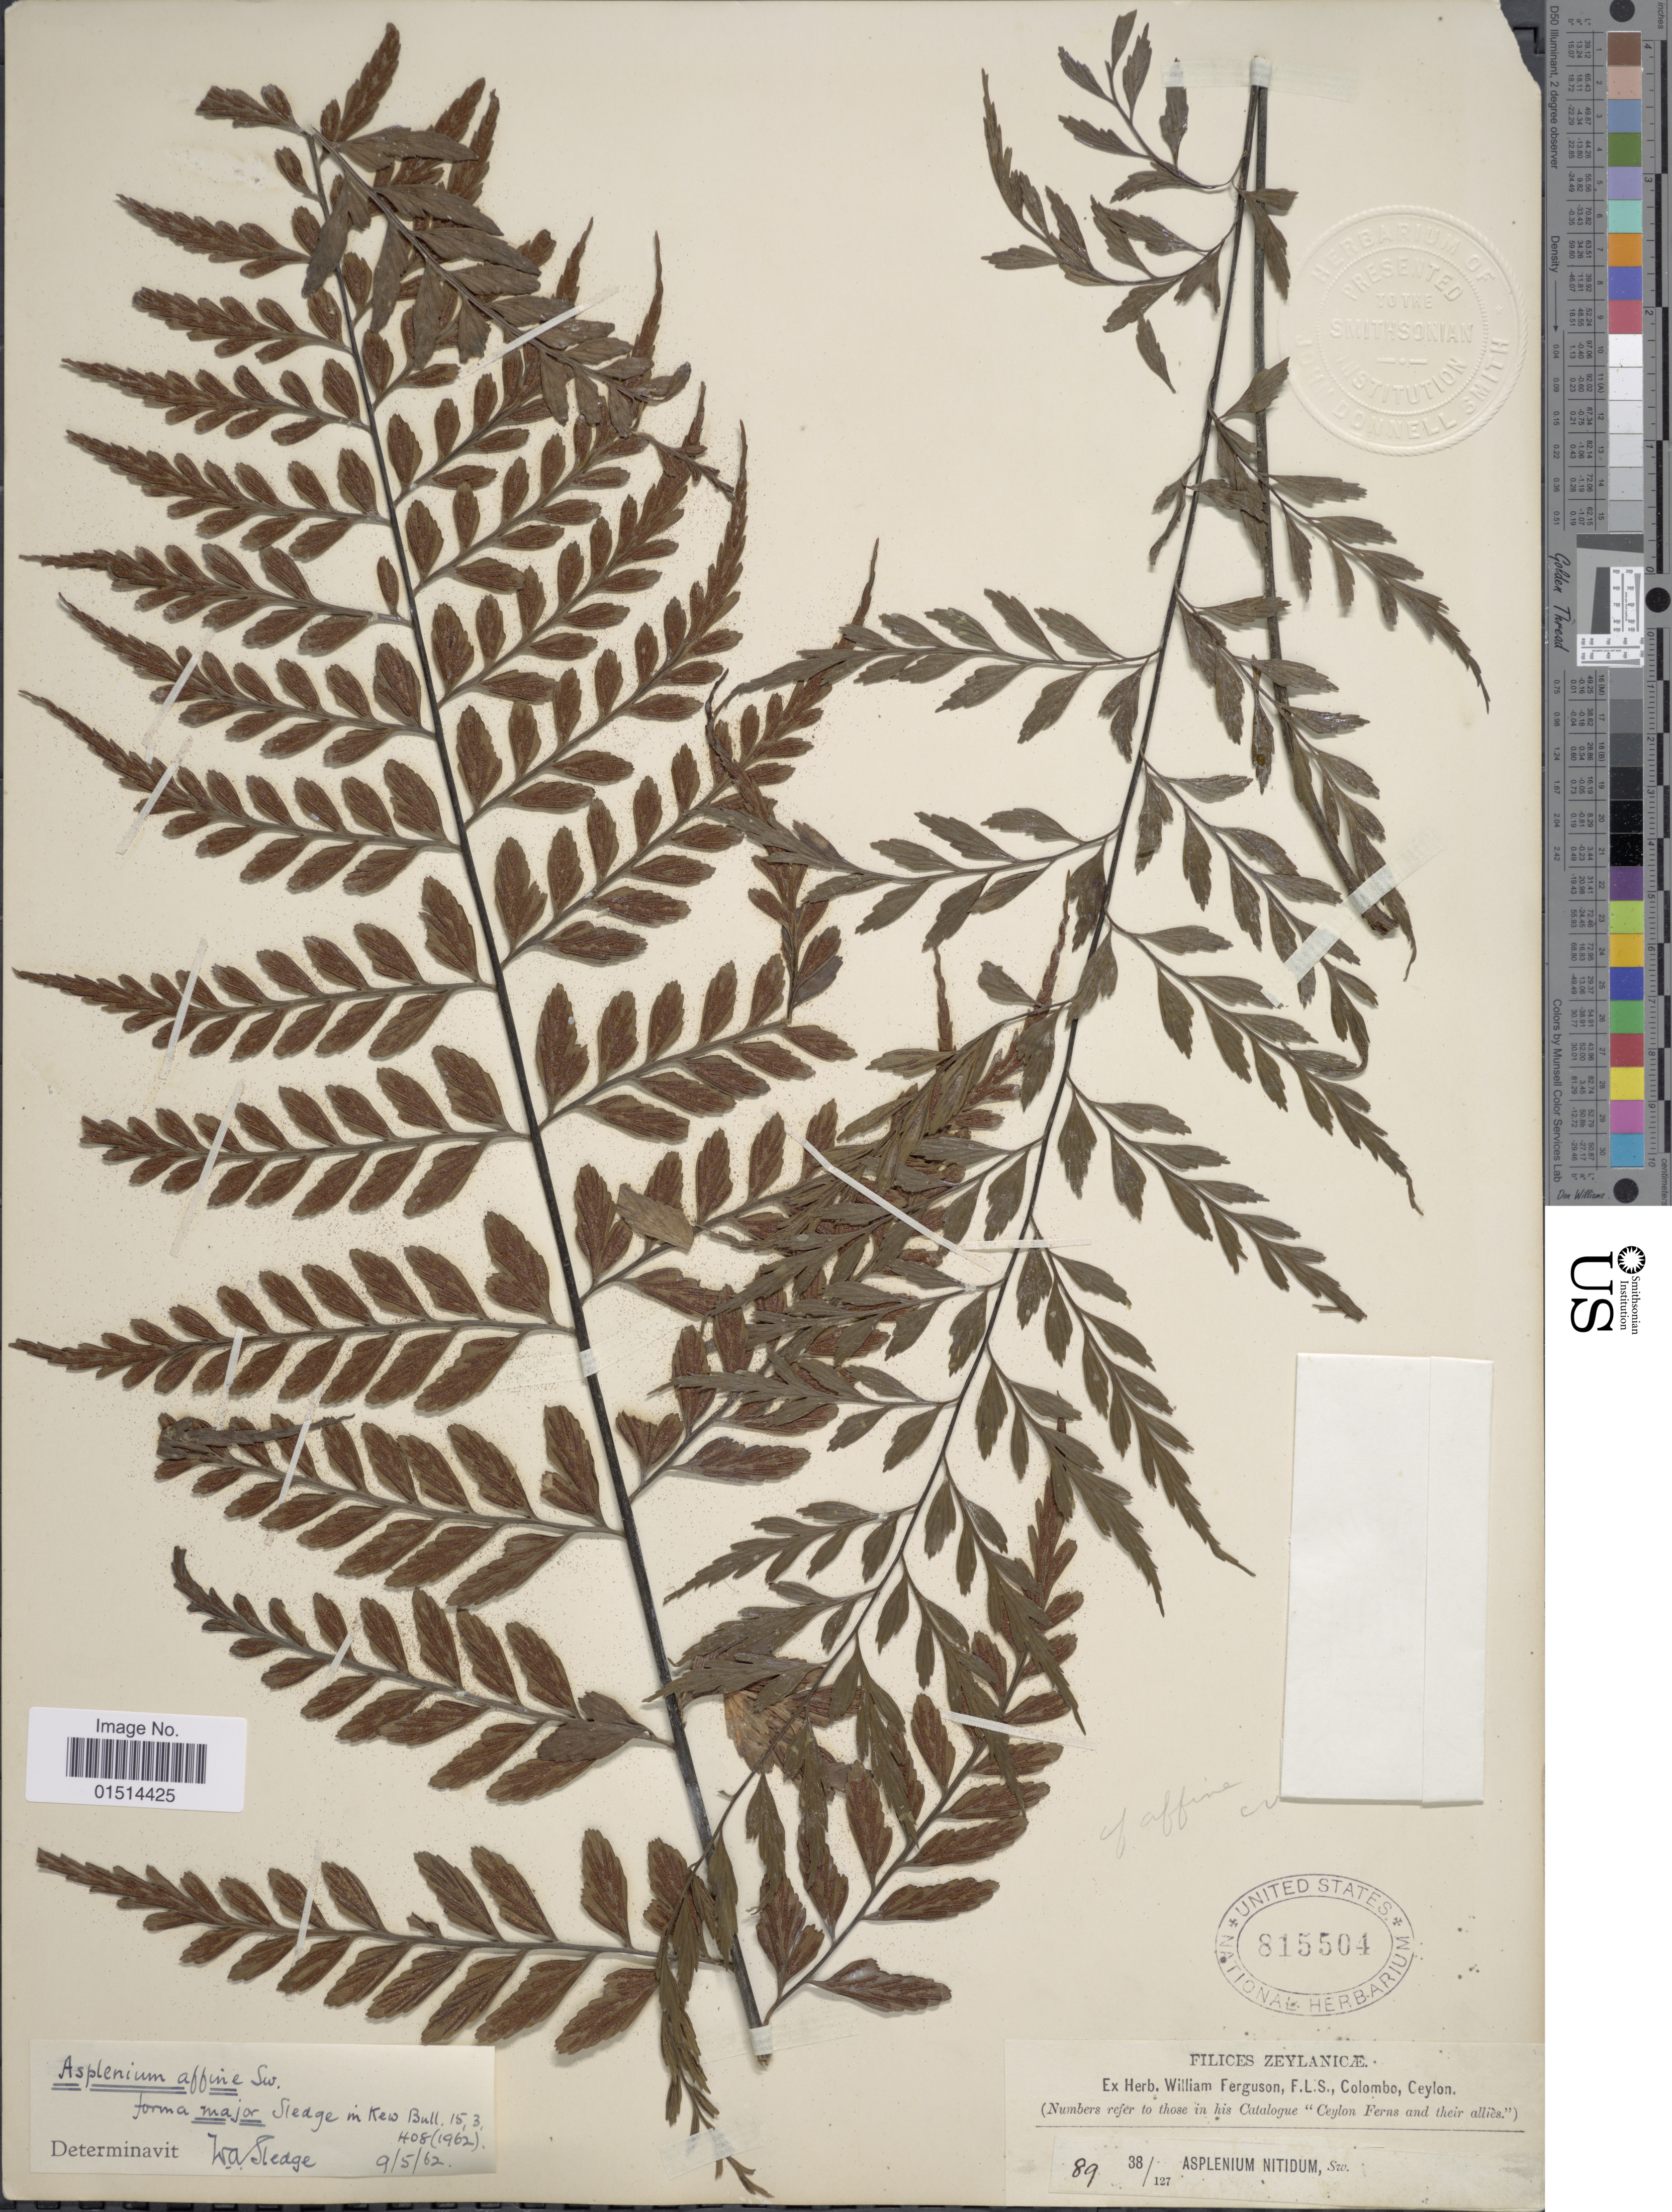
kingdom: Plantae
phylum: Tracheophyta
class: Polypodiopsida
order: Polypodiales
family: Aspleniaceae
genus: Asplenium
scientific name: Asplenium affine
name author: Sw.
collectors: ex herb. W. Ferguson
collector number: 38/127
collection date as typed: Transcribed d/m/y: 9/5/62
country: Sri Lanka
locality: Zeylanice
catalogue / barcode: US 815504